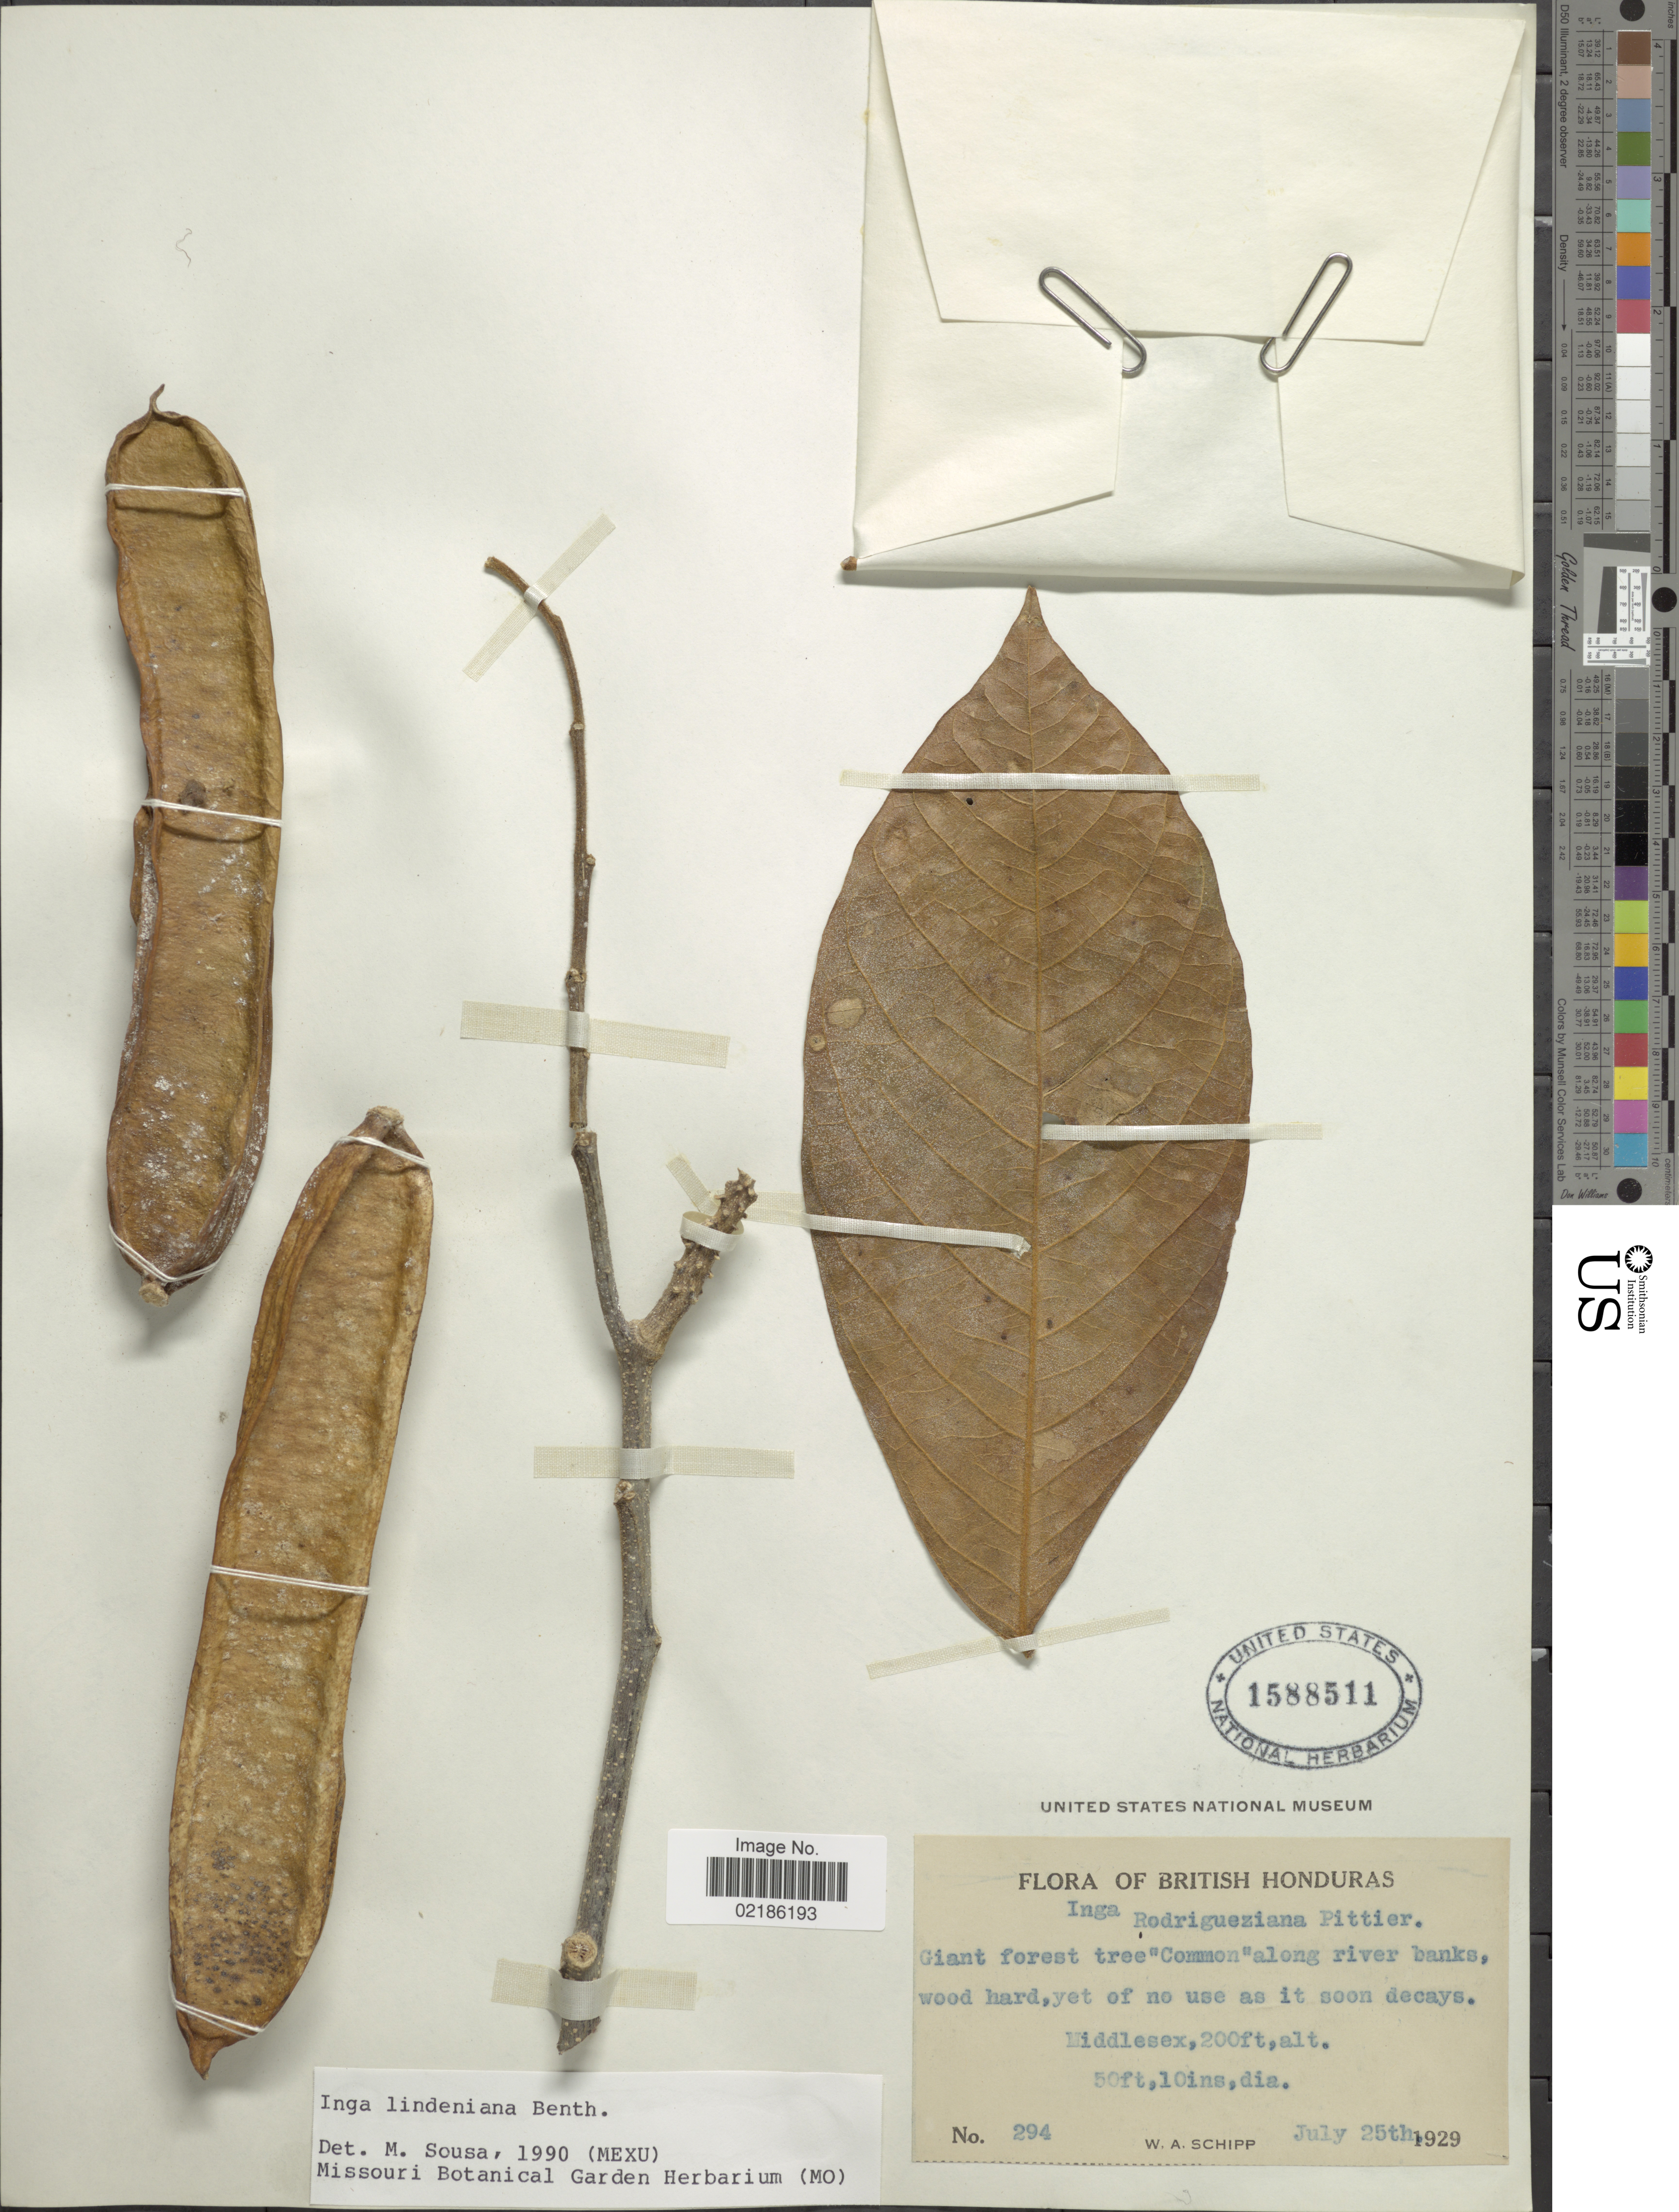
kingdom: Plantae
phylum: Tracheophyta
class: Magnoliopsida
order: Fabales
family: Fabaceae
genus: Inga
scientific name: Inga lindeniana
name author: Benth.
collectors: W. Schipp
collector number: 294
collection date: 1929-07-25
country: Belize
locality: British Honduras. Middlesex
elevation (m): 61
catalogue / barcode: US 1588511